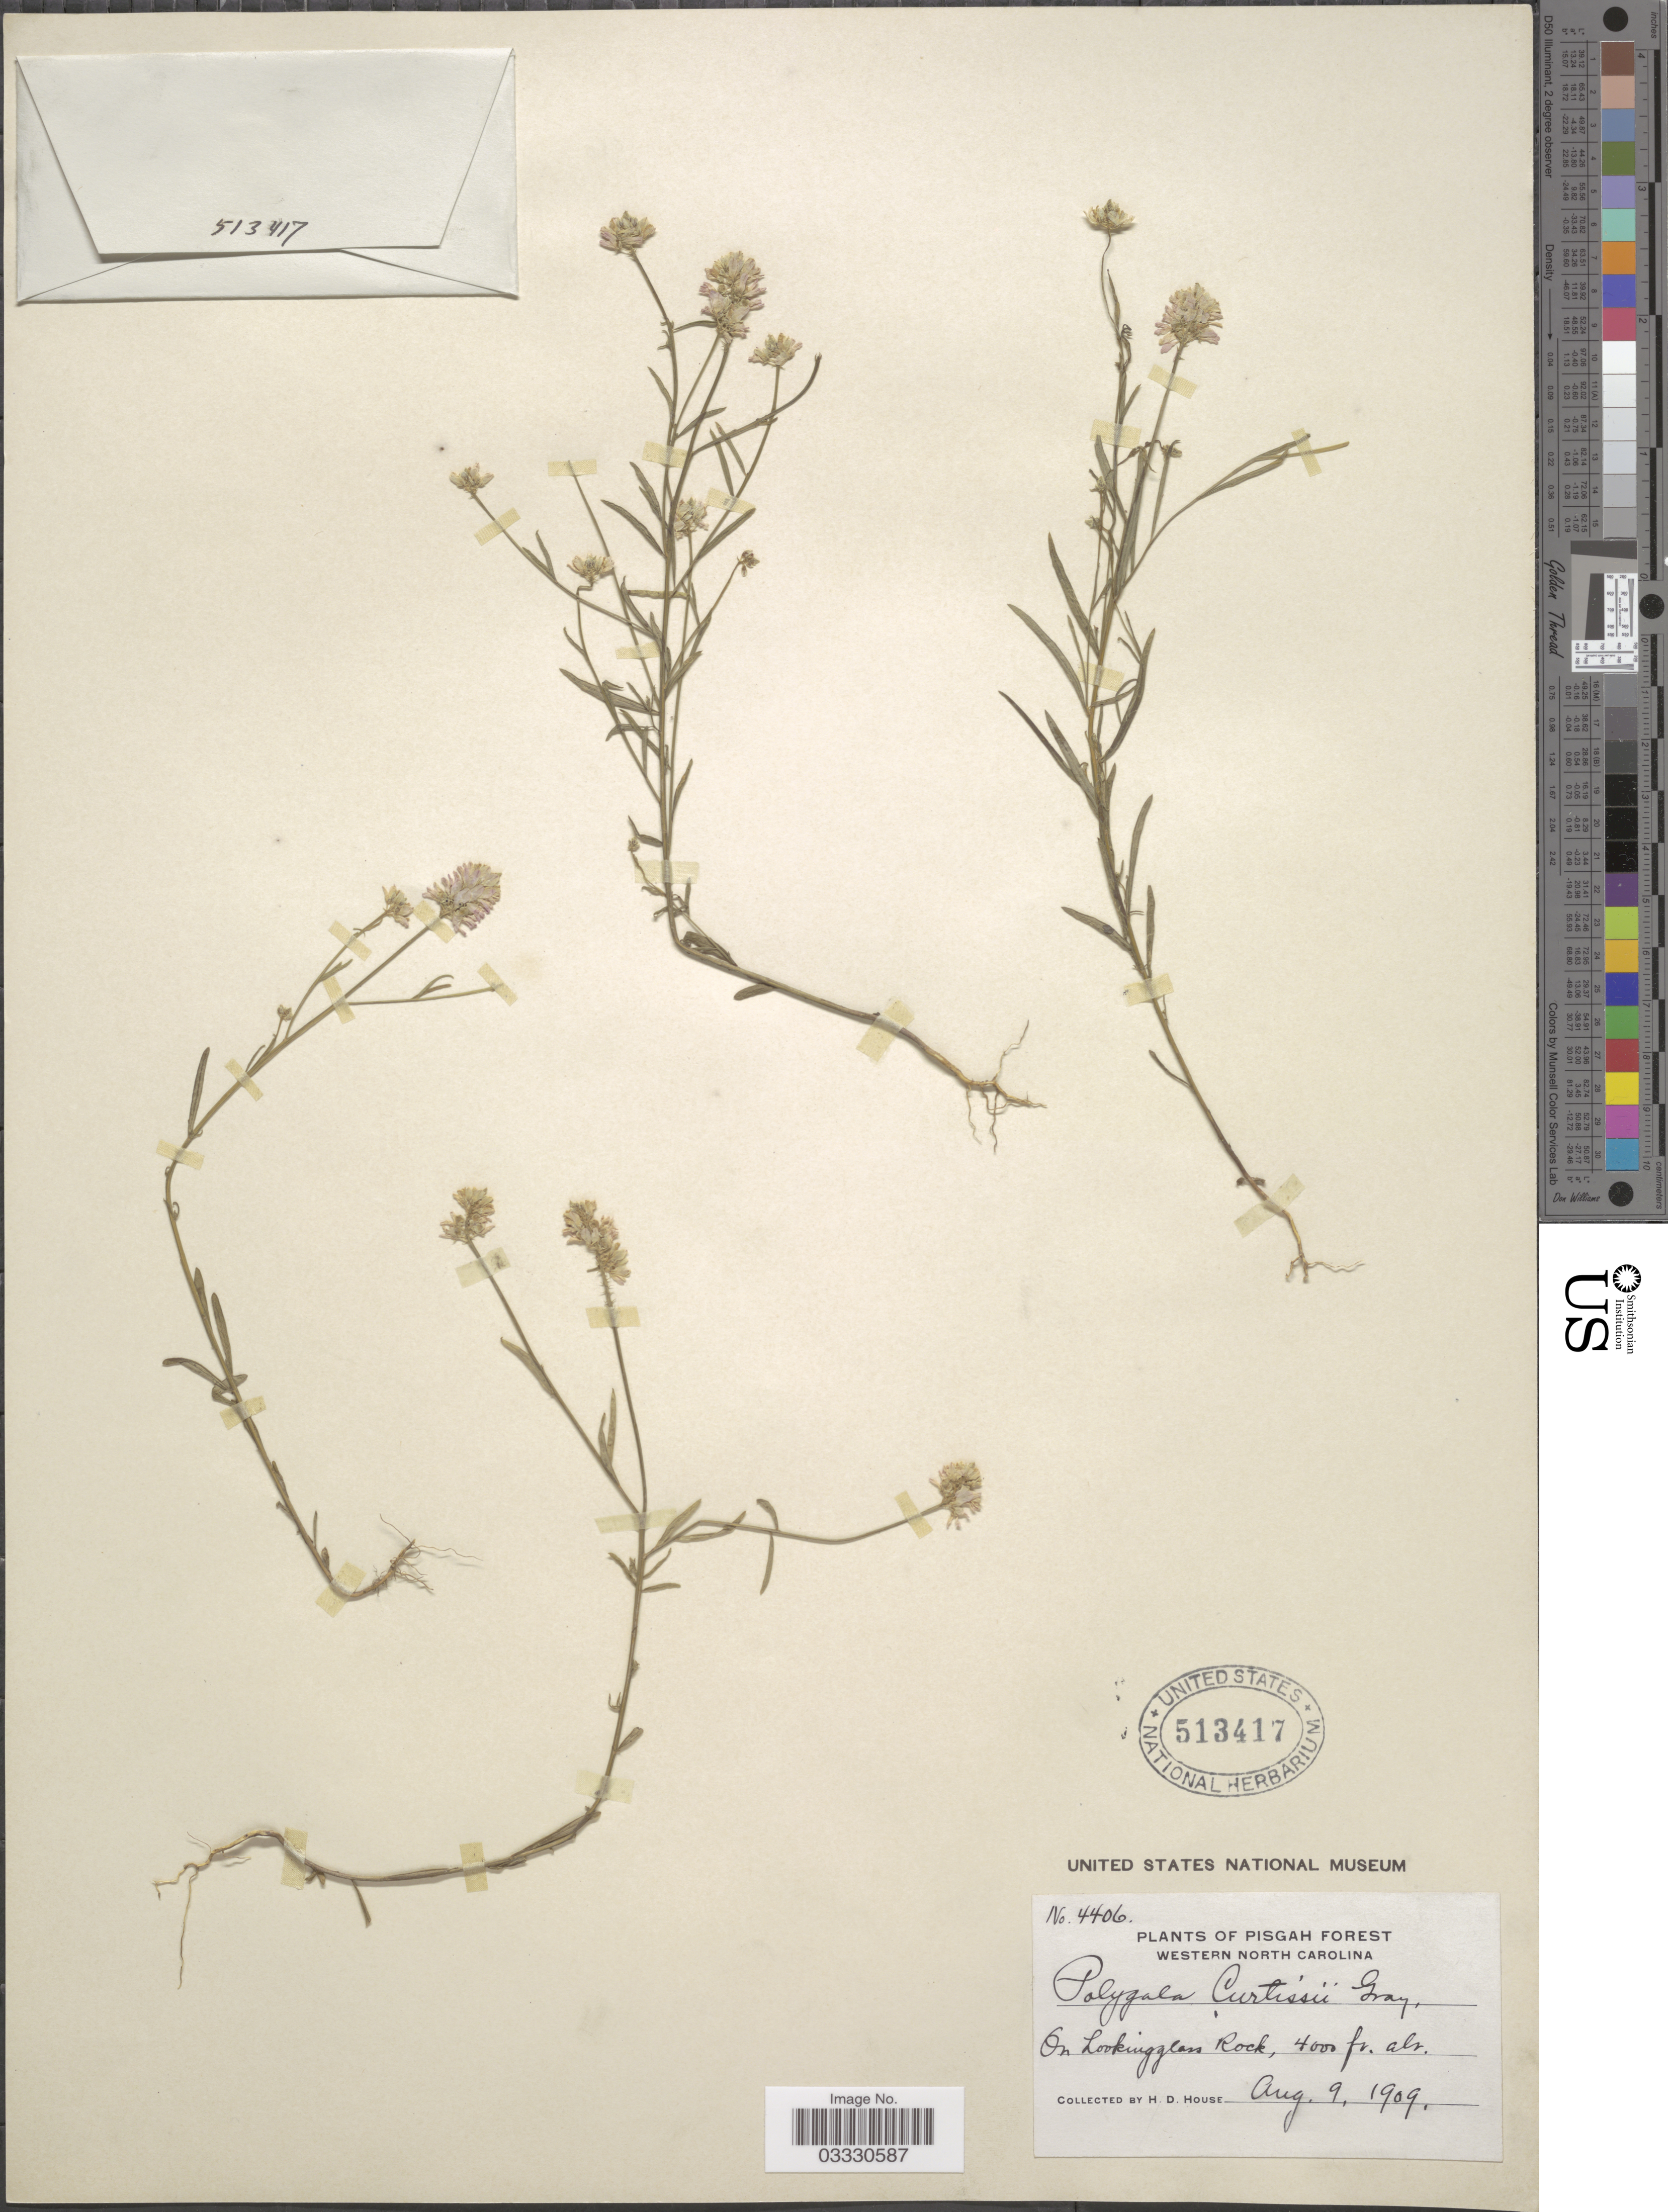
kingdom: Plantae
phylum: Tracheophyta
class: Magnoliopsida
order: Fabales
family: Polygalaceae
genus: Polygala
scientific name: Polygala curtissii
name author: A. Gray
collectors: H. D. House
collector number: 4406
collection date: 1909-08-09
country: United States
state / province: North Carolina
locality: Pisgah Forest. Western North Carolina. On lookingglass Rock.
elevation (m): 1219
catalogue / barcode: US 513417